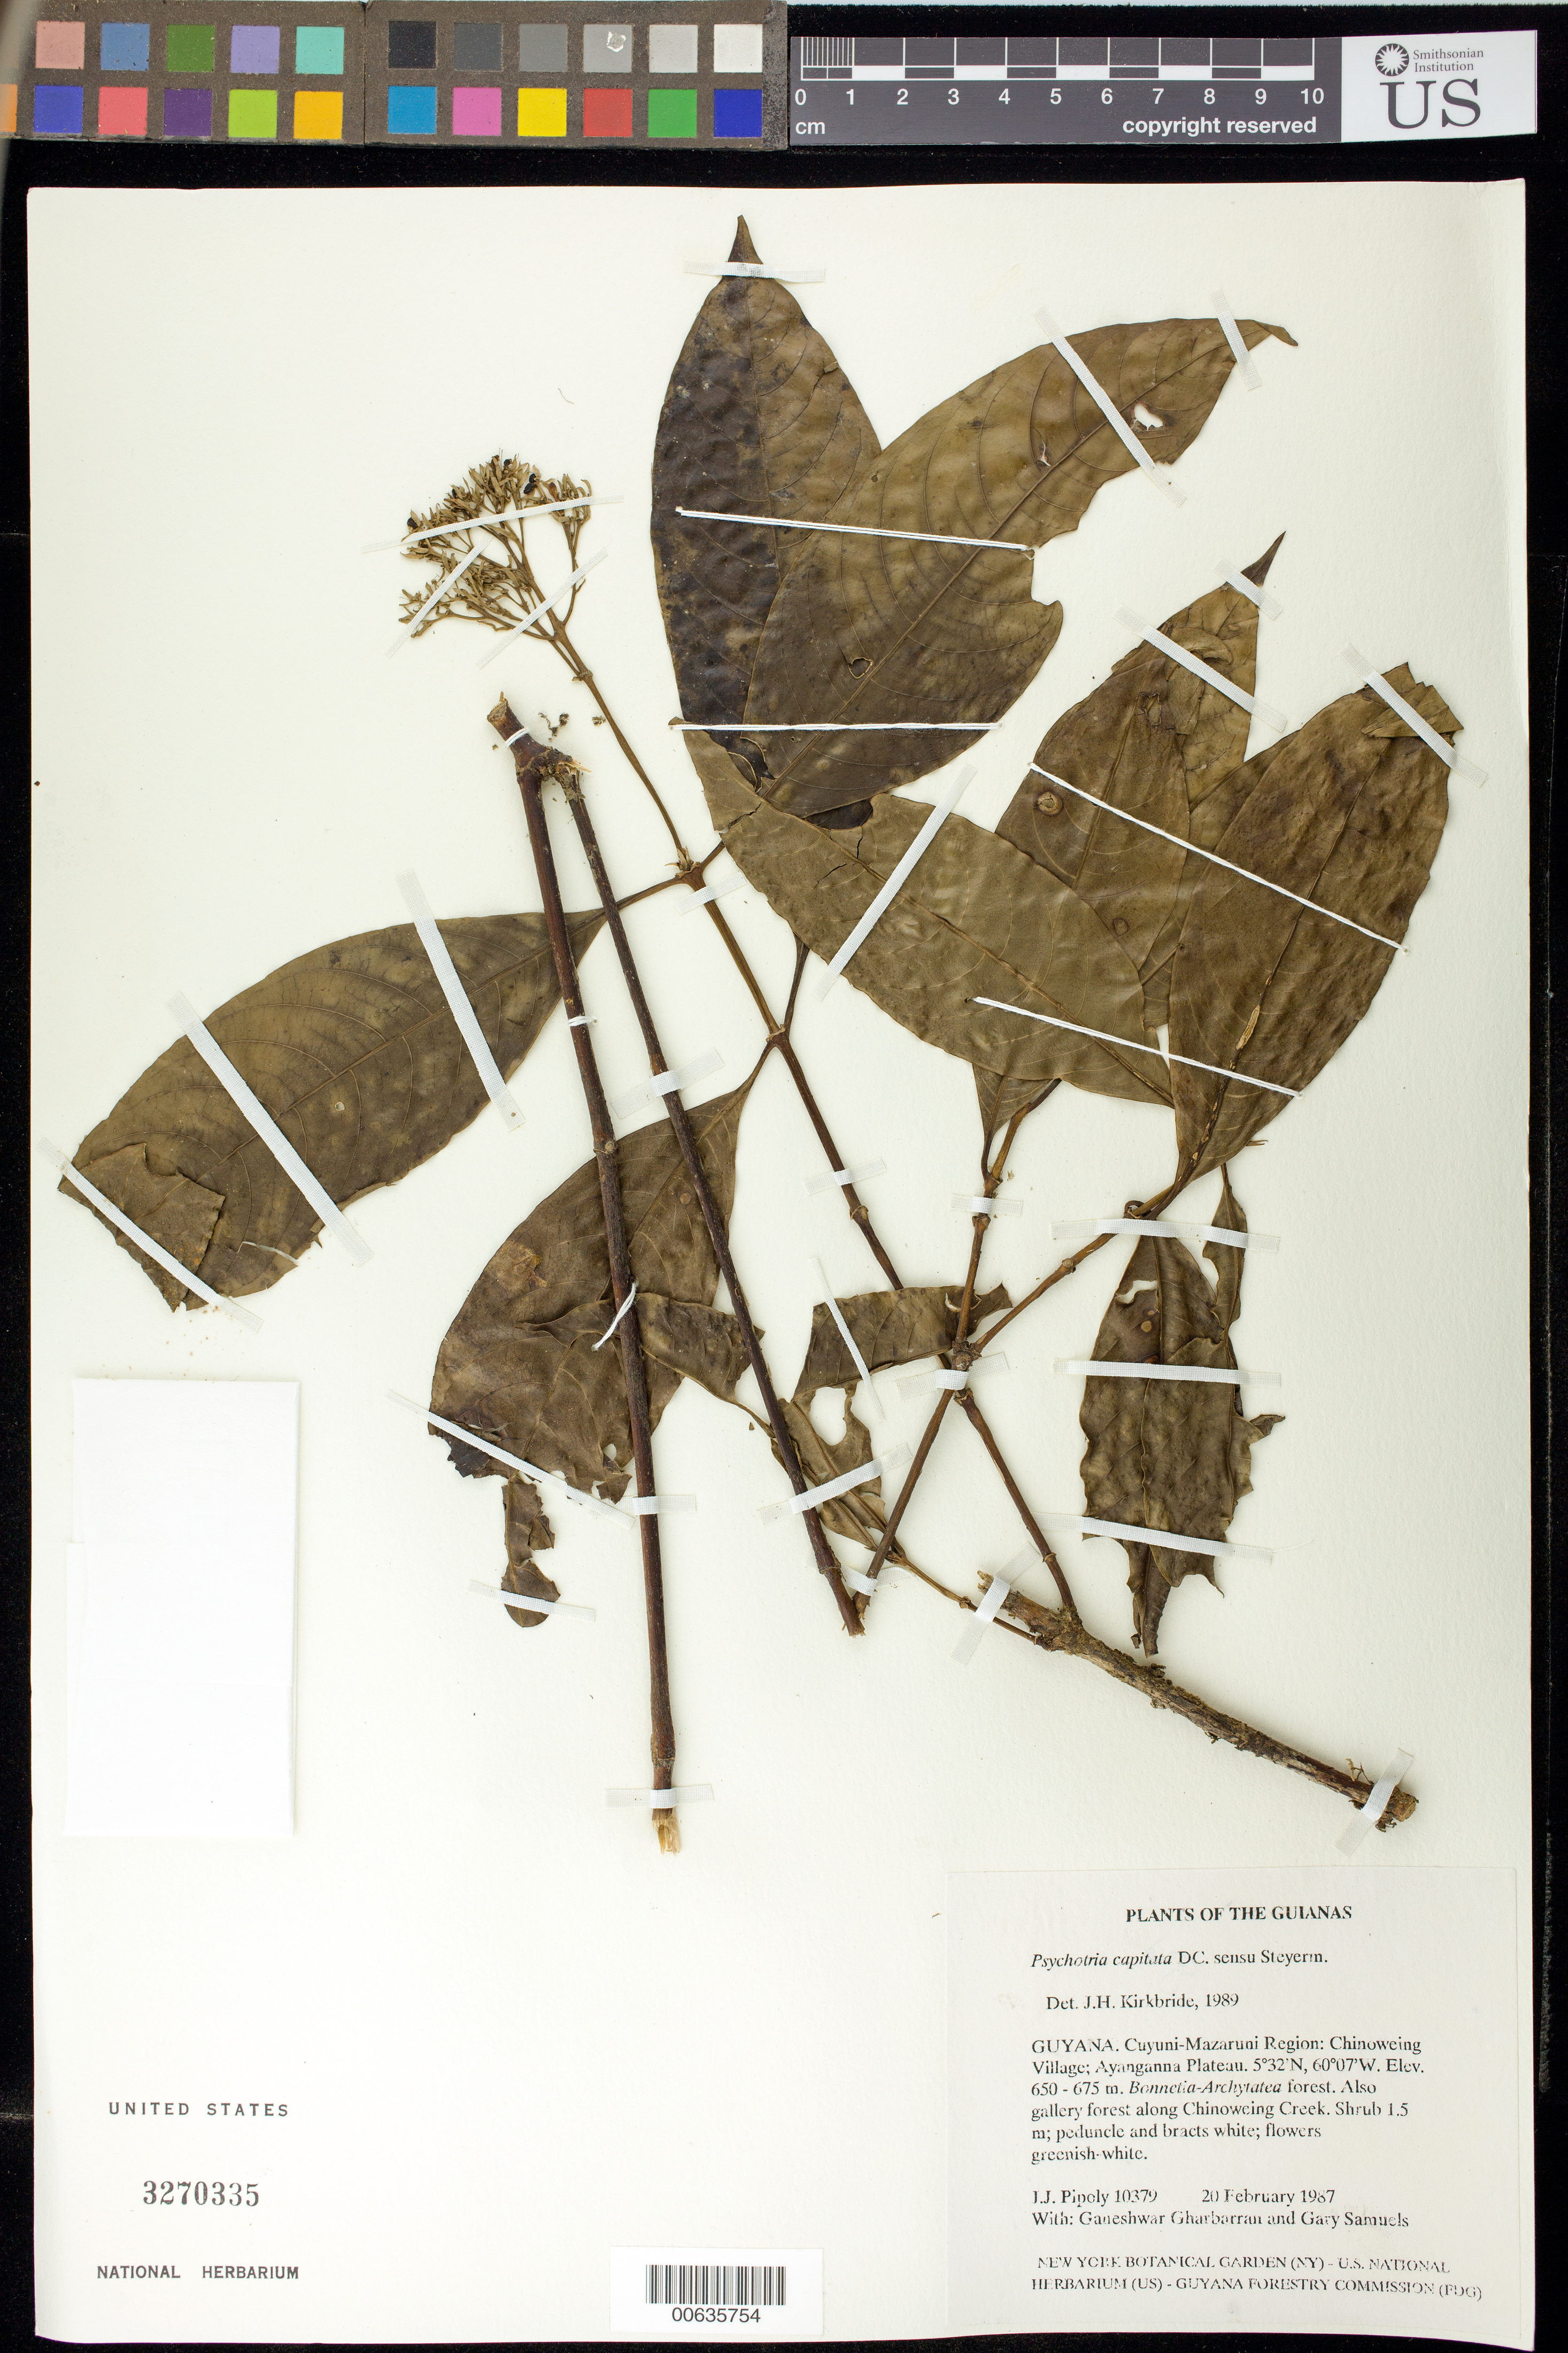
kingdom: Plantae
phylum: Tracheophyta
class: Magnoliopsida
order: Gentianales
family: Rubiaceae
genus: Palicourea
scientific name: Palicourea violacea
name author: (Aubl.) A. Rich.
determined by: Kirkbride, J. H., Jr.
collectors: J. J. Pipoly, G. Gharbarran & G. Samuels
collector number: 10379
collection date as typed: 20 February 1987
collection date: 1987-02-20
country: Guyana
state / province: Cuyuni-Mazaruni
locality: Chinoweing Village; Ayanganna Plateau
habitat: Bonnetia-Archytaea forest. Also gallery forest along Chinoweing Creek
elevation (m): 650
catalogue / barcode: US 3270335